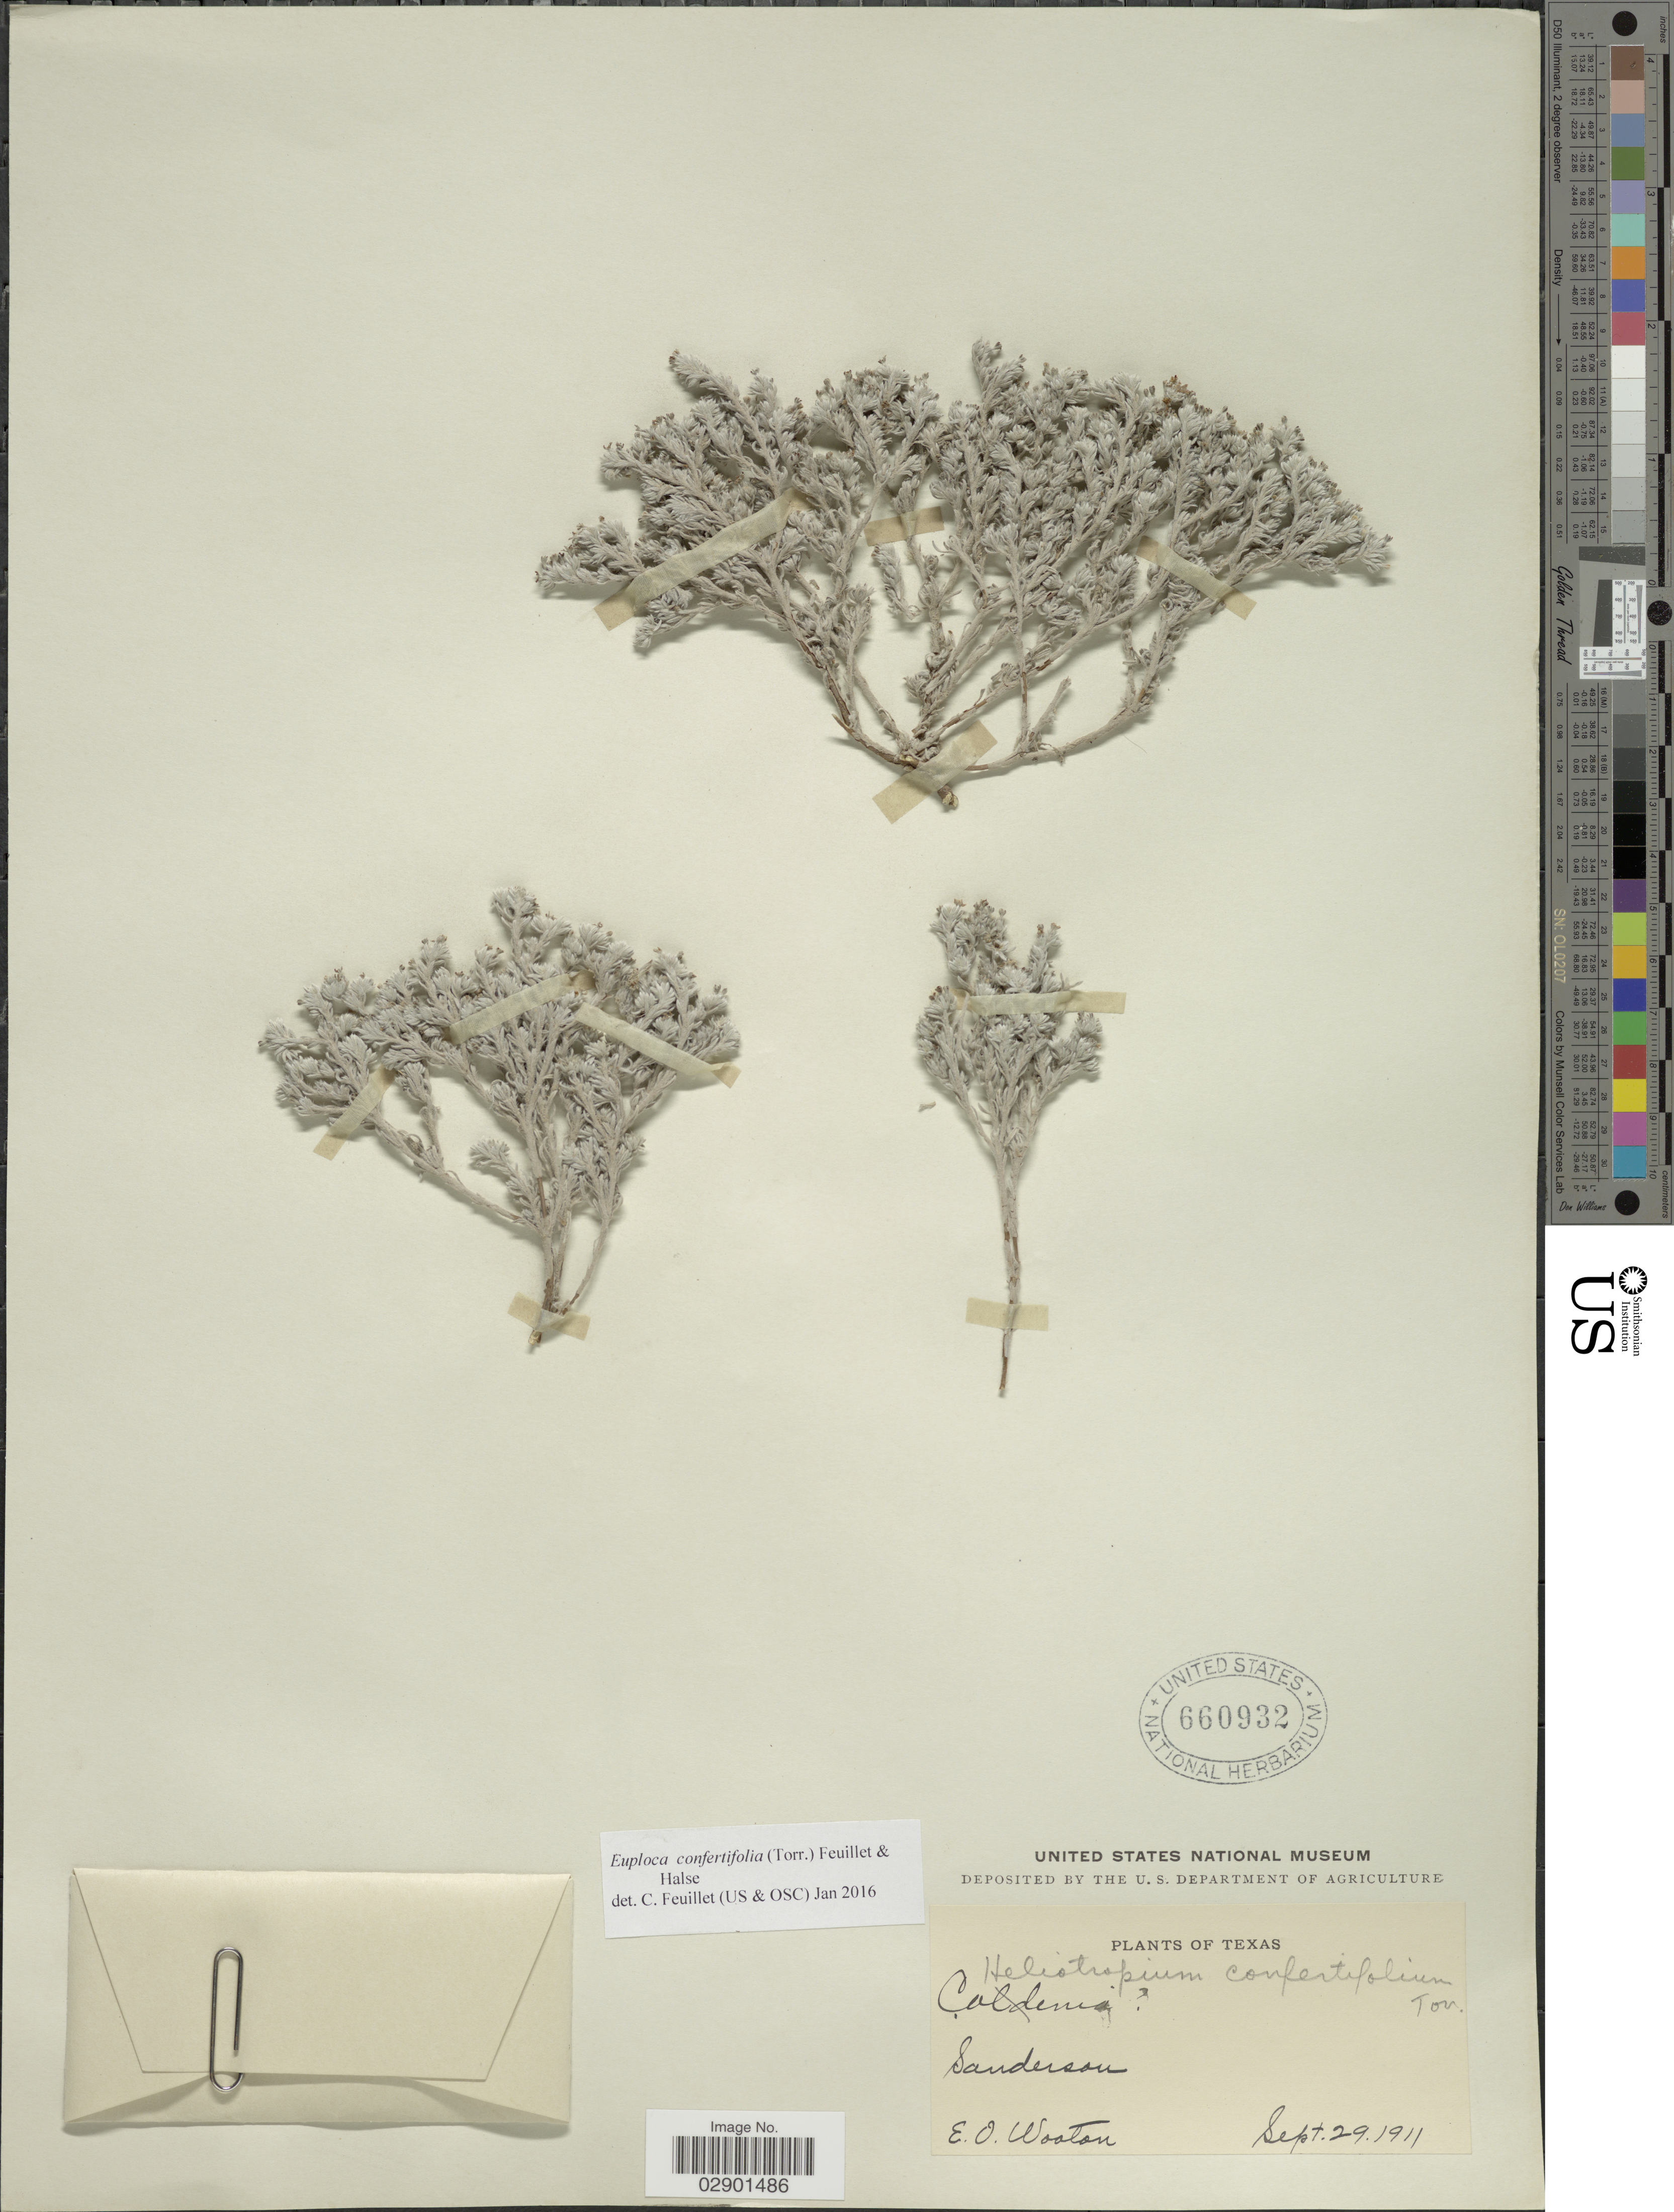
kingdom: Plantae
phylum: Tracheophyta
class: Magnoliopsida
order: Boraginales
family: Heliotropiaceae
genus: Euploca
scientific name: Euploca confertifolium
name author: (Torr.) Feuillet & Halse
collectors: E. O. Wooton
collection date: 1911-09-29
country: United States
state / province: Texas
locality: Sanderson.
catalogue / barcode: US 660932